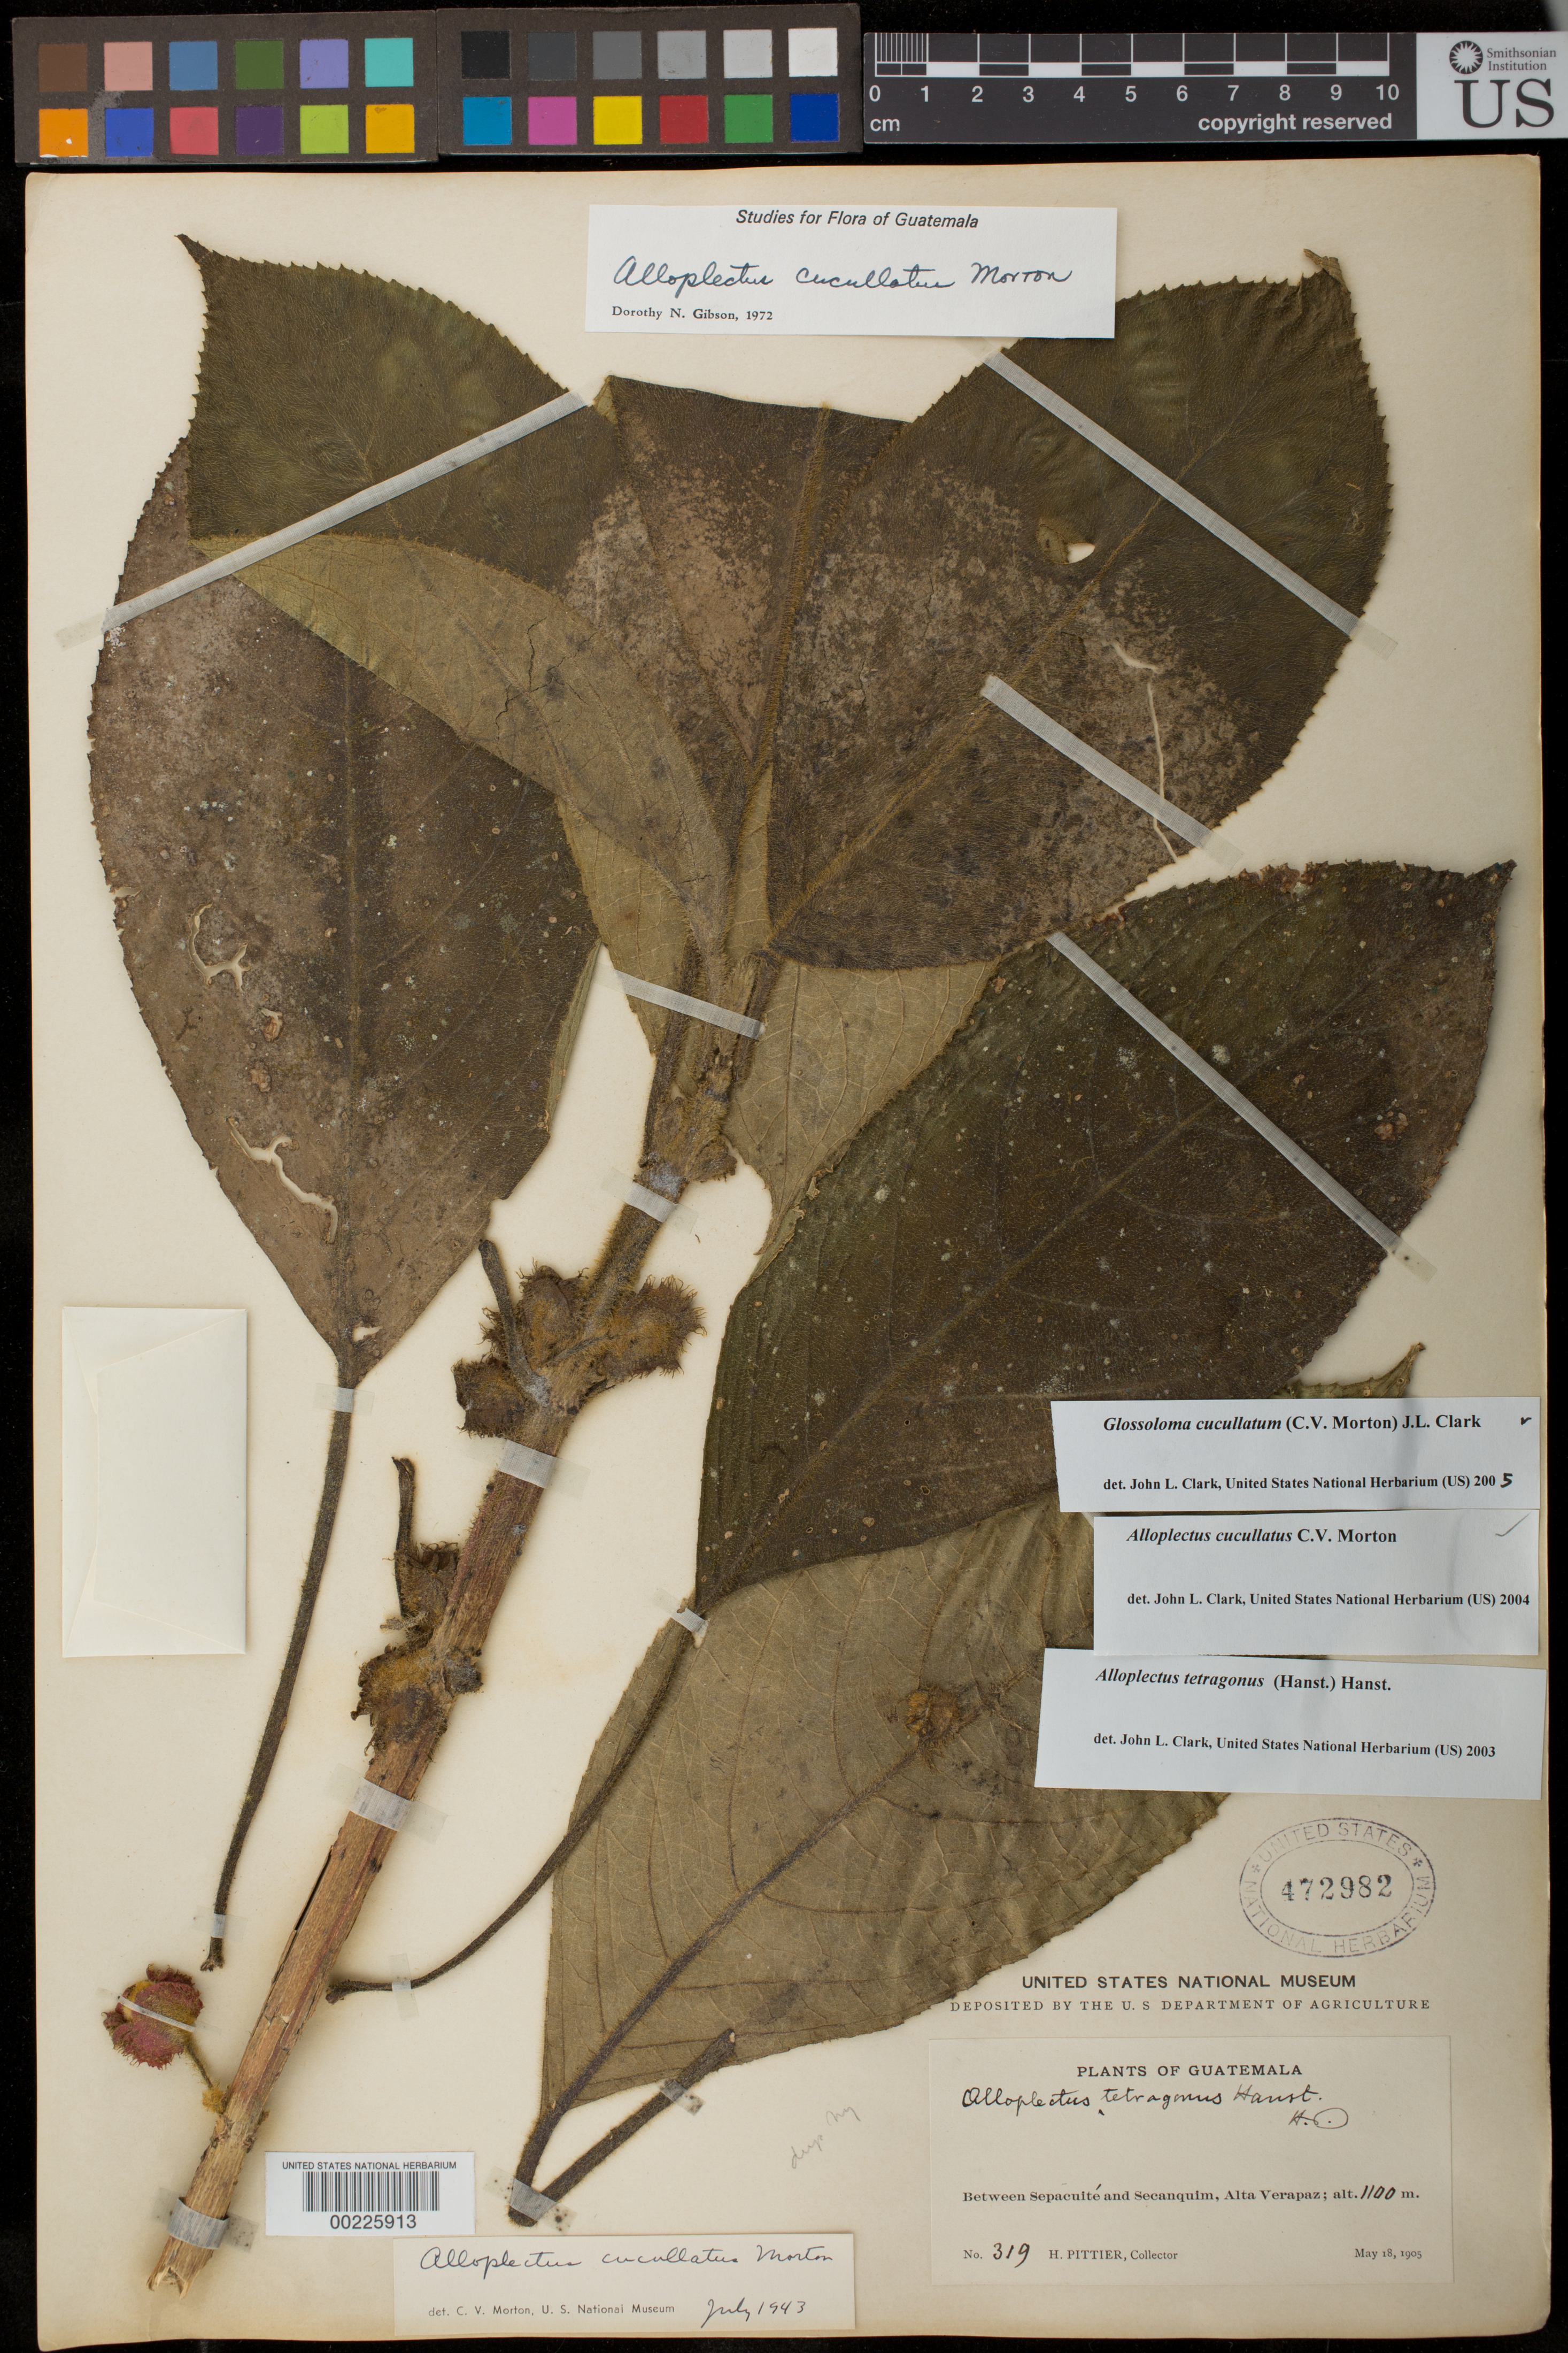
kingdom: Plantae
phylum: Tracheophyta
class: Magnoliopsida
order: Lamiales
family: Gesneriaceae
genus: Glossoloma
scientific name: Glossoloma cucullatum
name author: (C.V. Morton) J.L. Clark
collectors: H. F. Pittier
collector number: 319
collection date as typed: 18 May 1905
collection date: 1905-05-18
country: Guatemala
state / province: Alta Verapaz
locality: Between Sepacuité and Secanquim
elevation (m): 1100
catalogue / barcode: US 472982